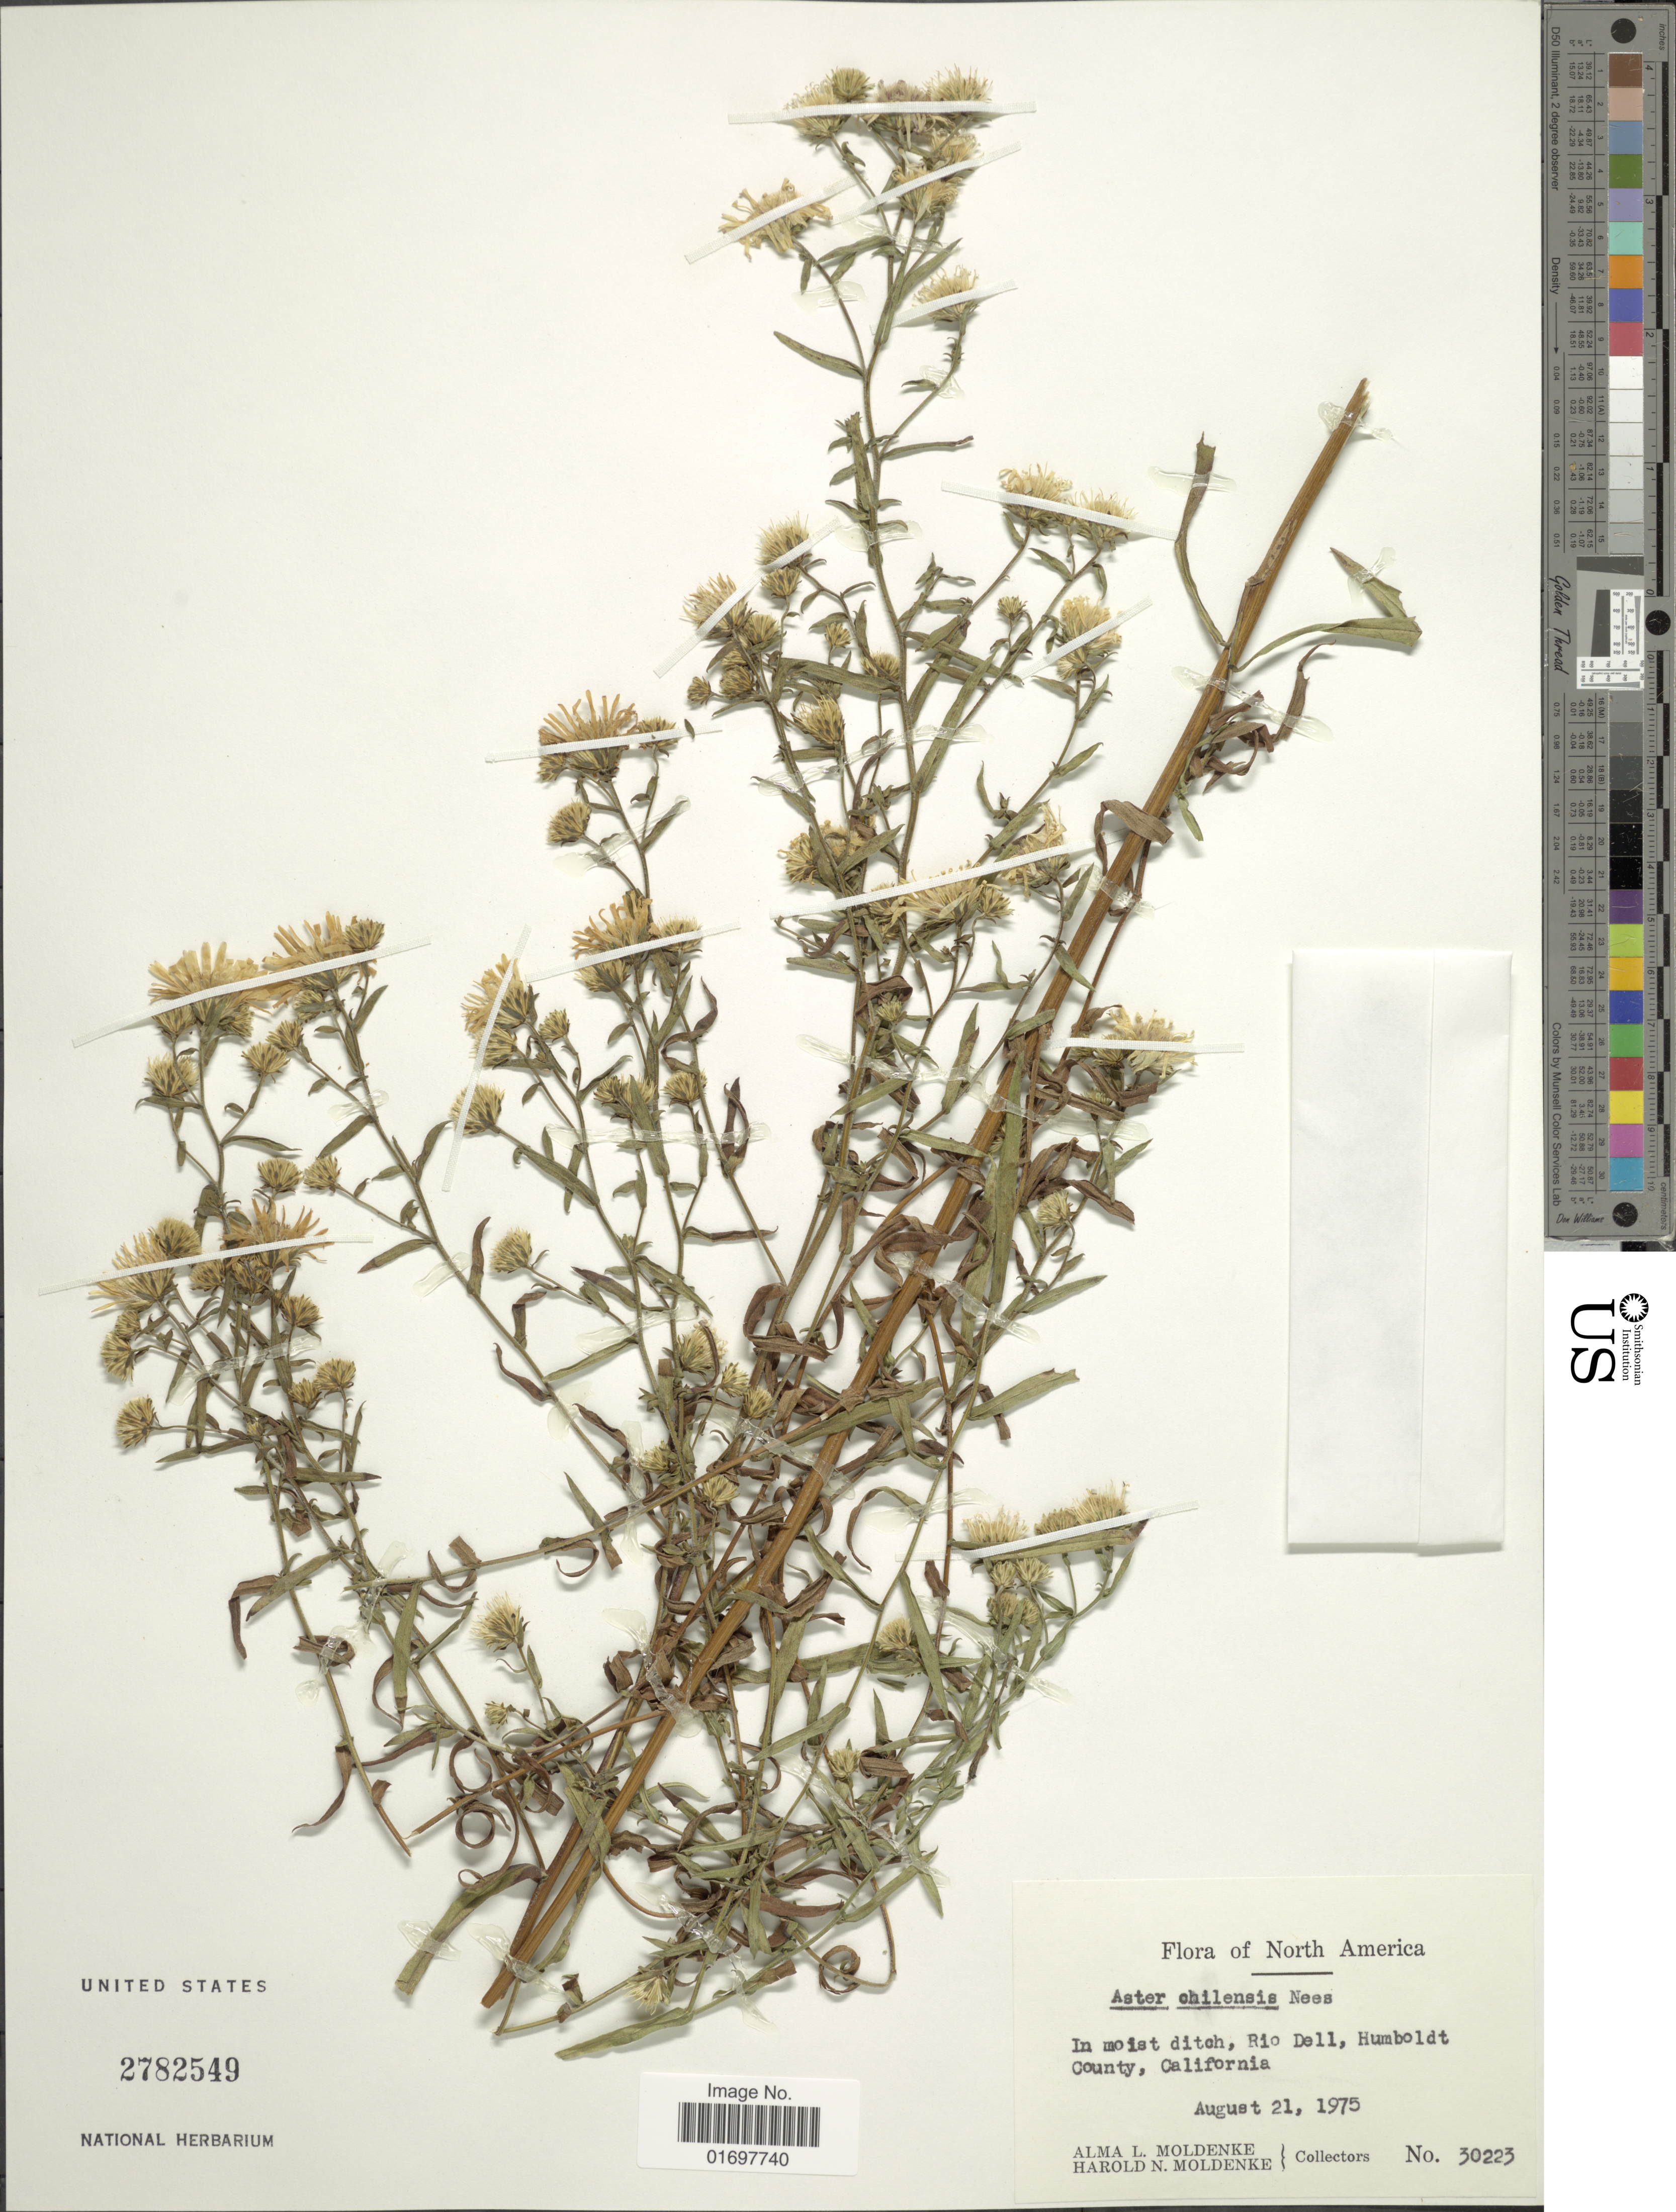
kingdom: Plantae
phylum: Tracheophyta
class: Magnoliopsida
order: Asterales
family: Asteraceae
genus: Symphyotrichum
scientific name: Symphyotrichum chilense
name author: (Nees) G.L. Nesom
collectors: A. L. Moldenke & H. N. Moldenke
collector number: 30223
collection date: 1975-08-21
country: United States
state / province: California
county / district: Humboldt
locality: North America, Rio Dell, Humboldt County, California.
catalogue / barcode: US 2782549